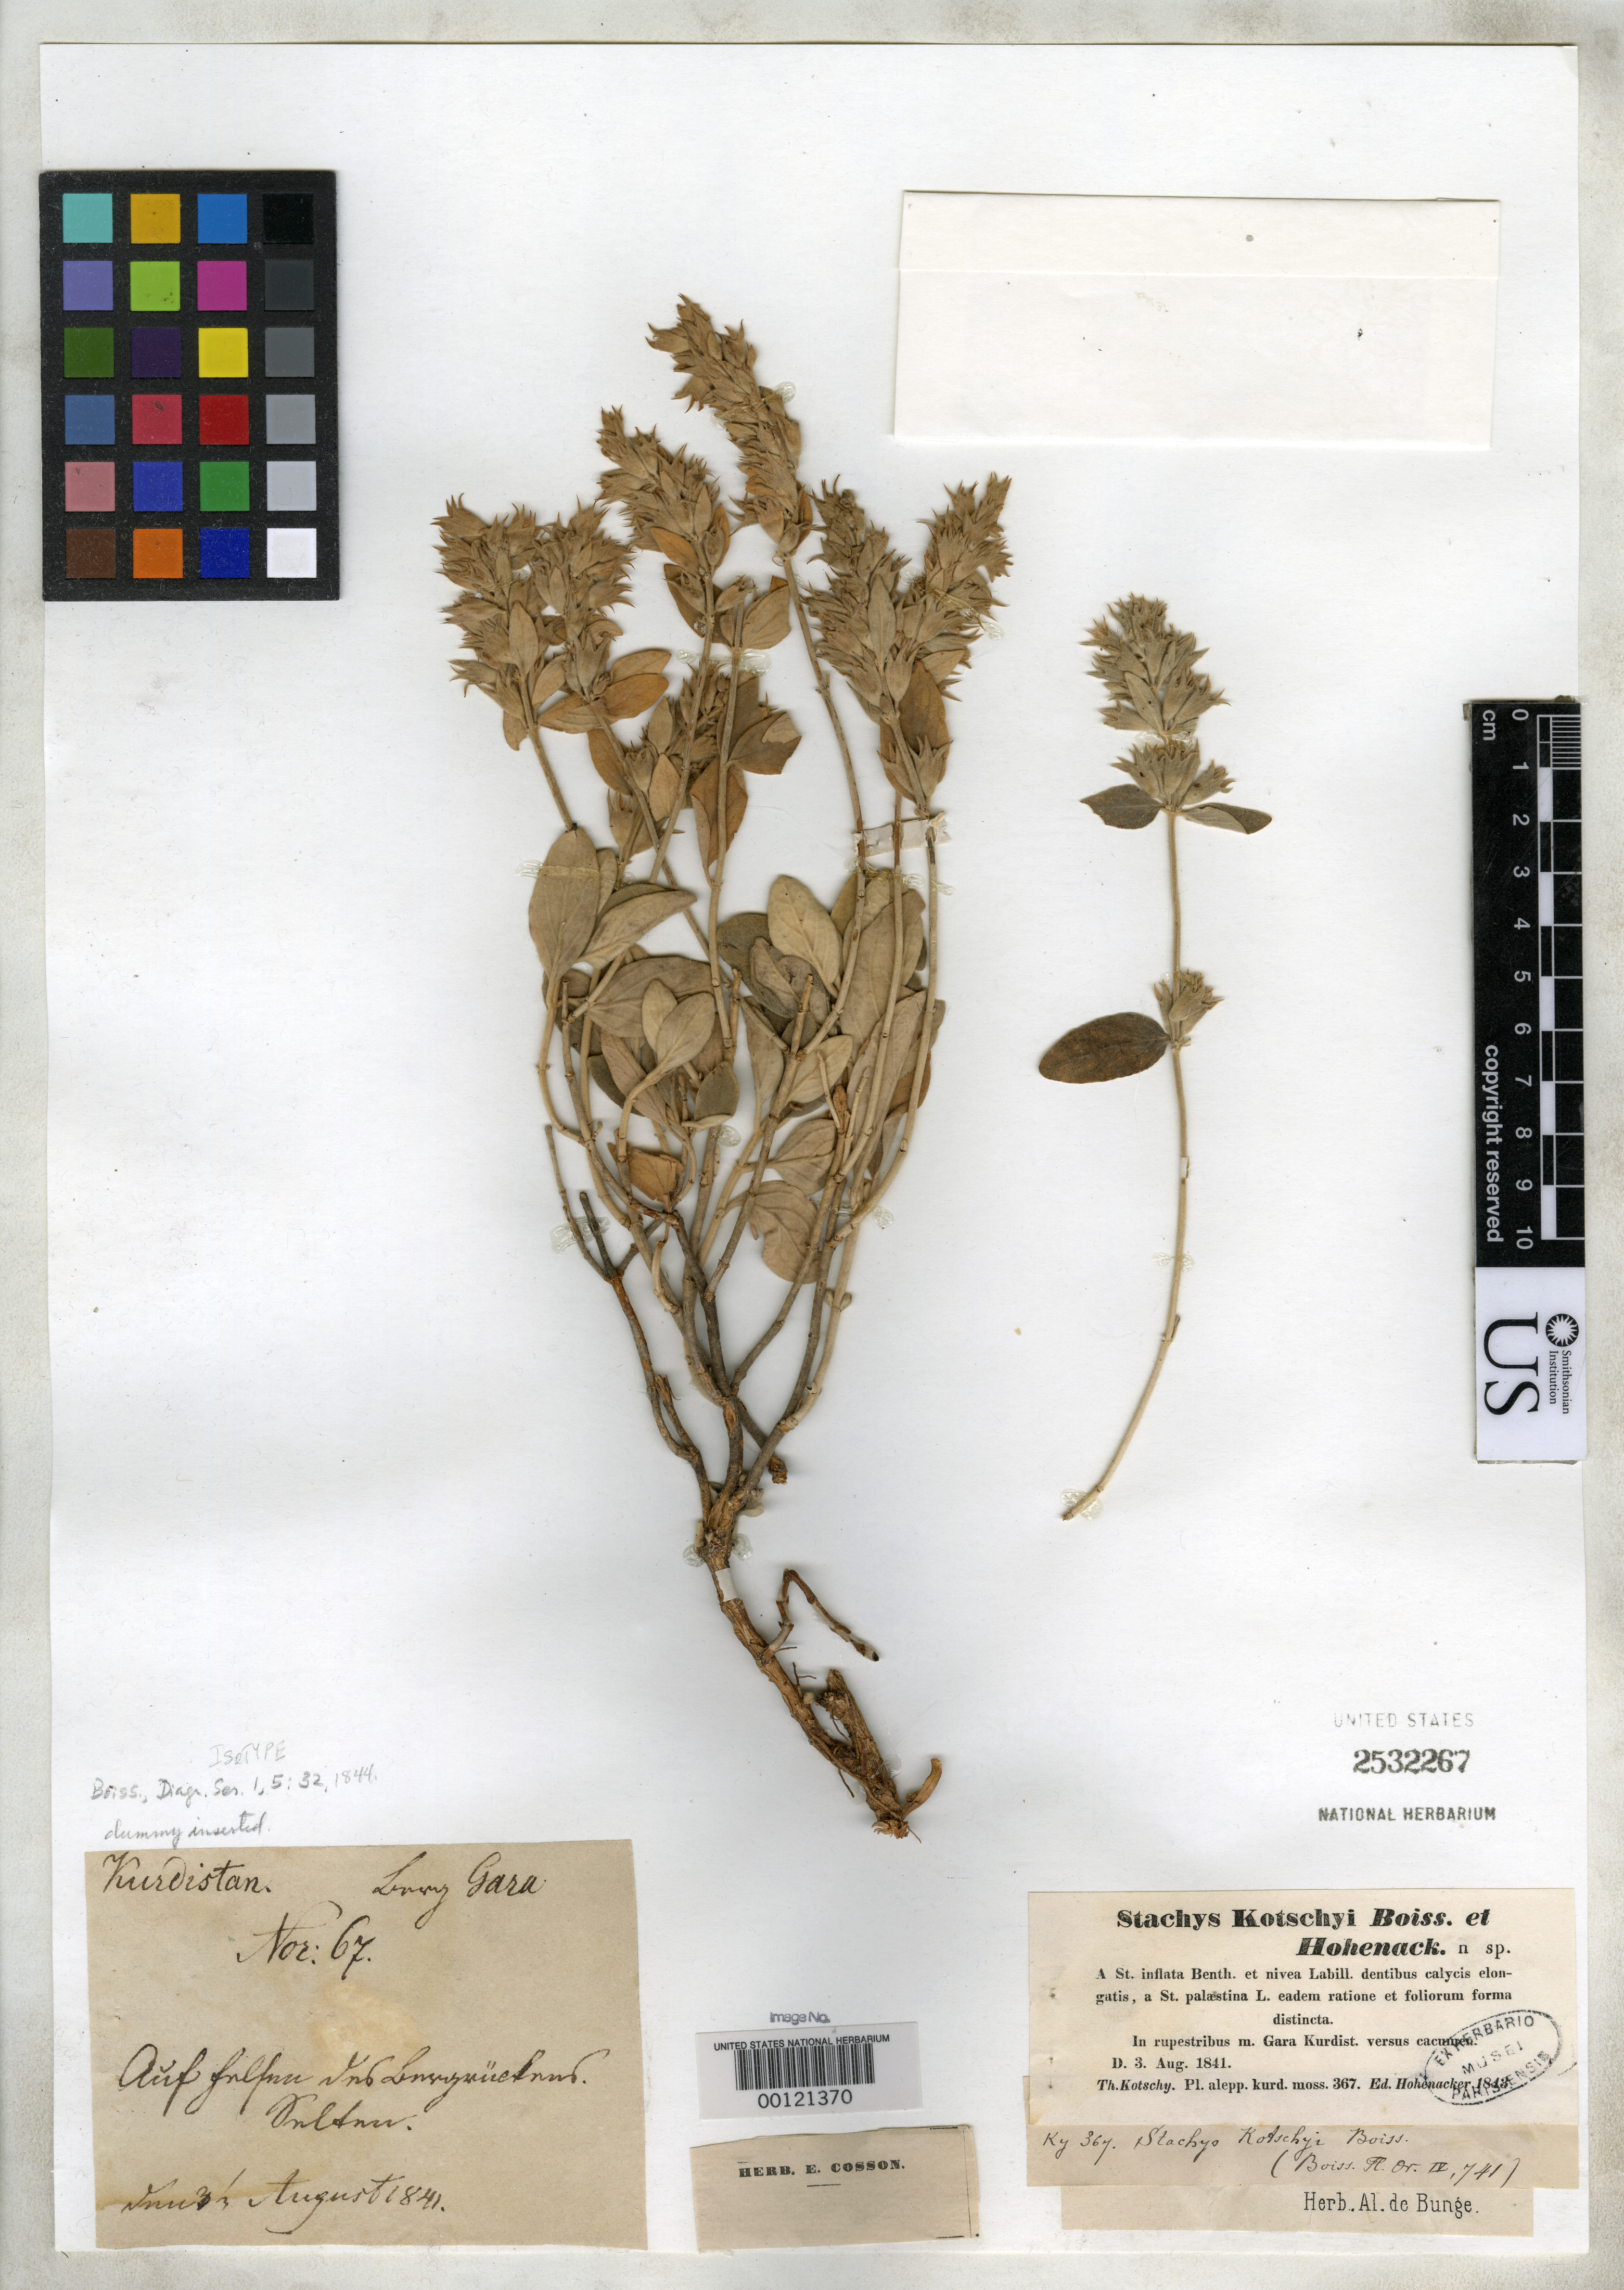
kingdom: Plantae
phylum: Tracheophyta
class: Magnoliopsida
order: Lamiales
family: Lamiaceae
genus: Stachys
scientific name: Stachys kotschyi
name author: Boiss. & Hohen.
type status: Isotype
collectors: K. G. Kotschy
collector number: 367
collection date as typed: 03 Aug 1841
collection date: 1841-08-03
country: Iran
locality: Gara Kurdist.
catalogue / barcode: US 2532267